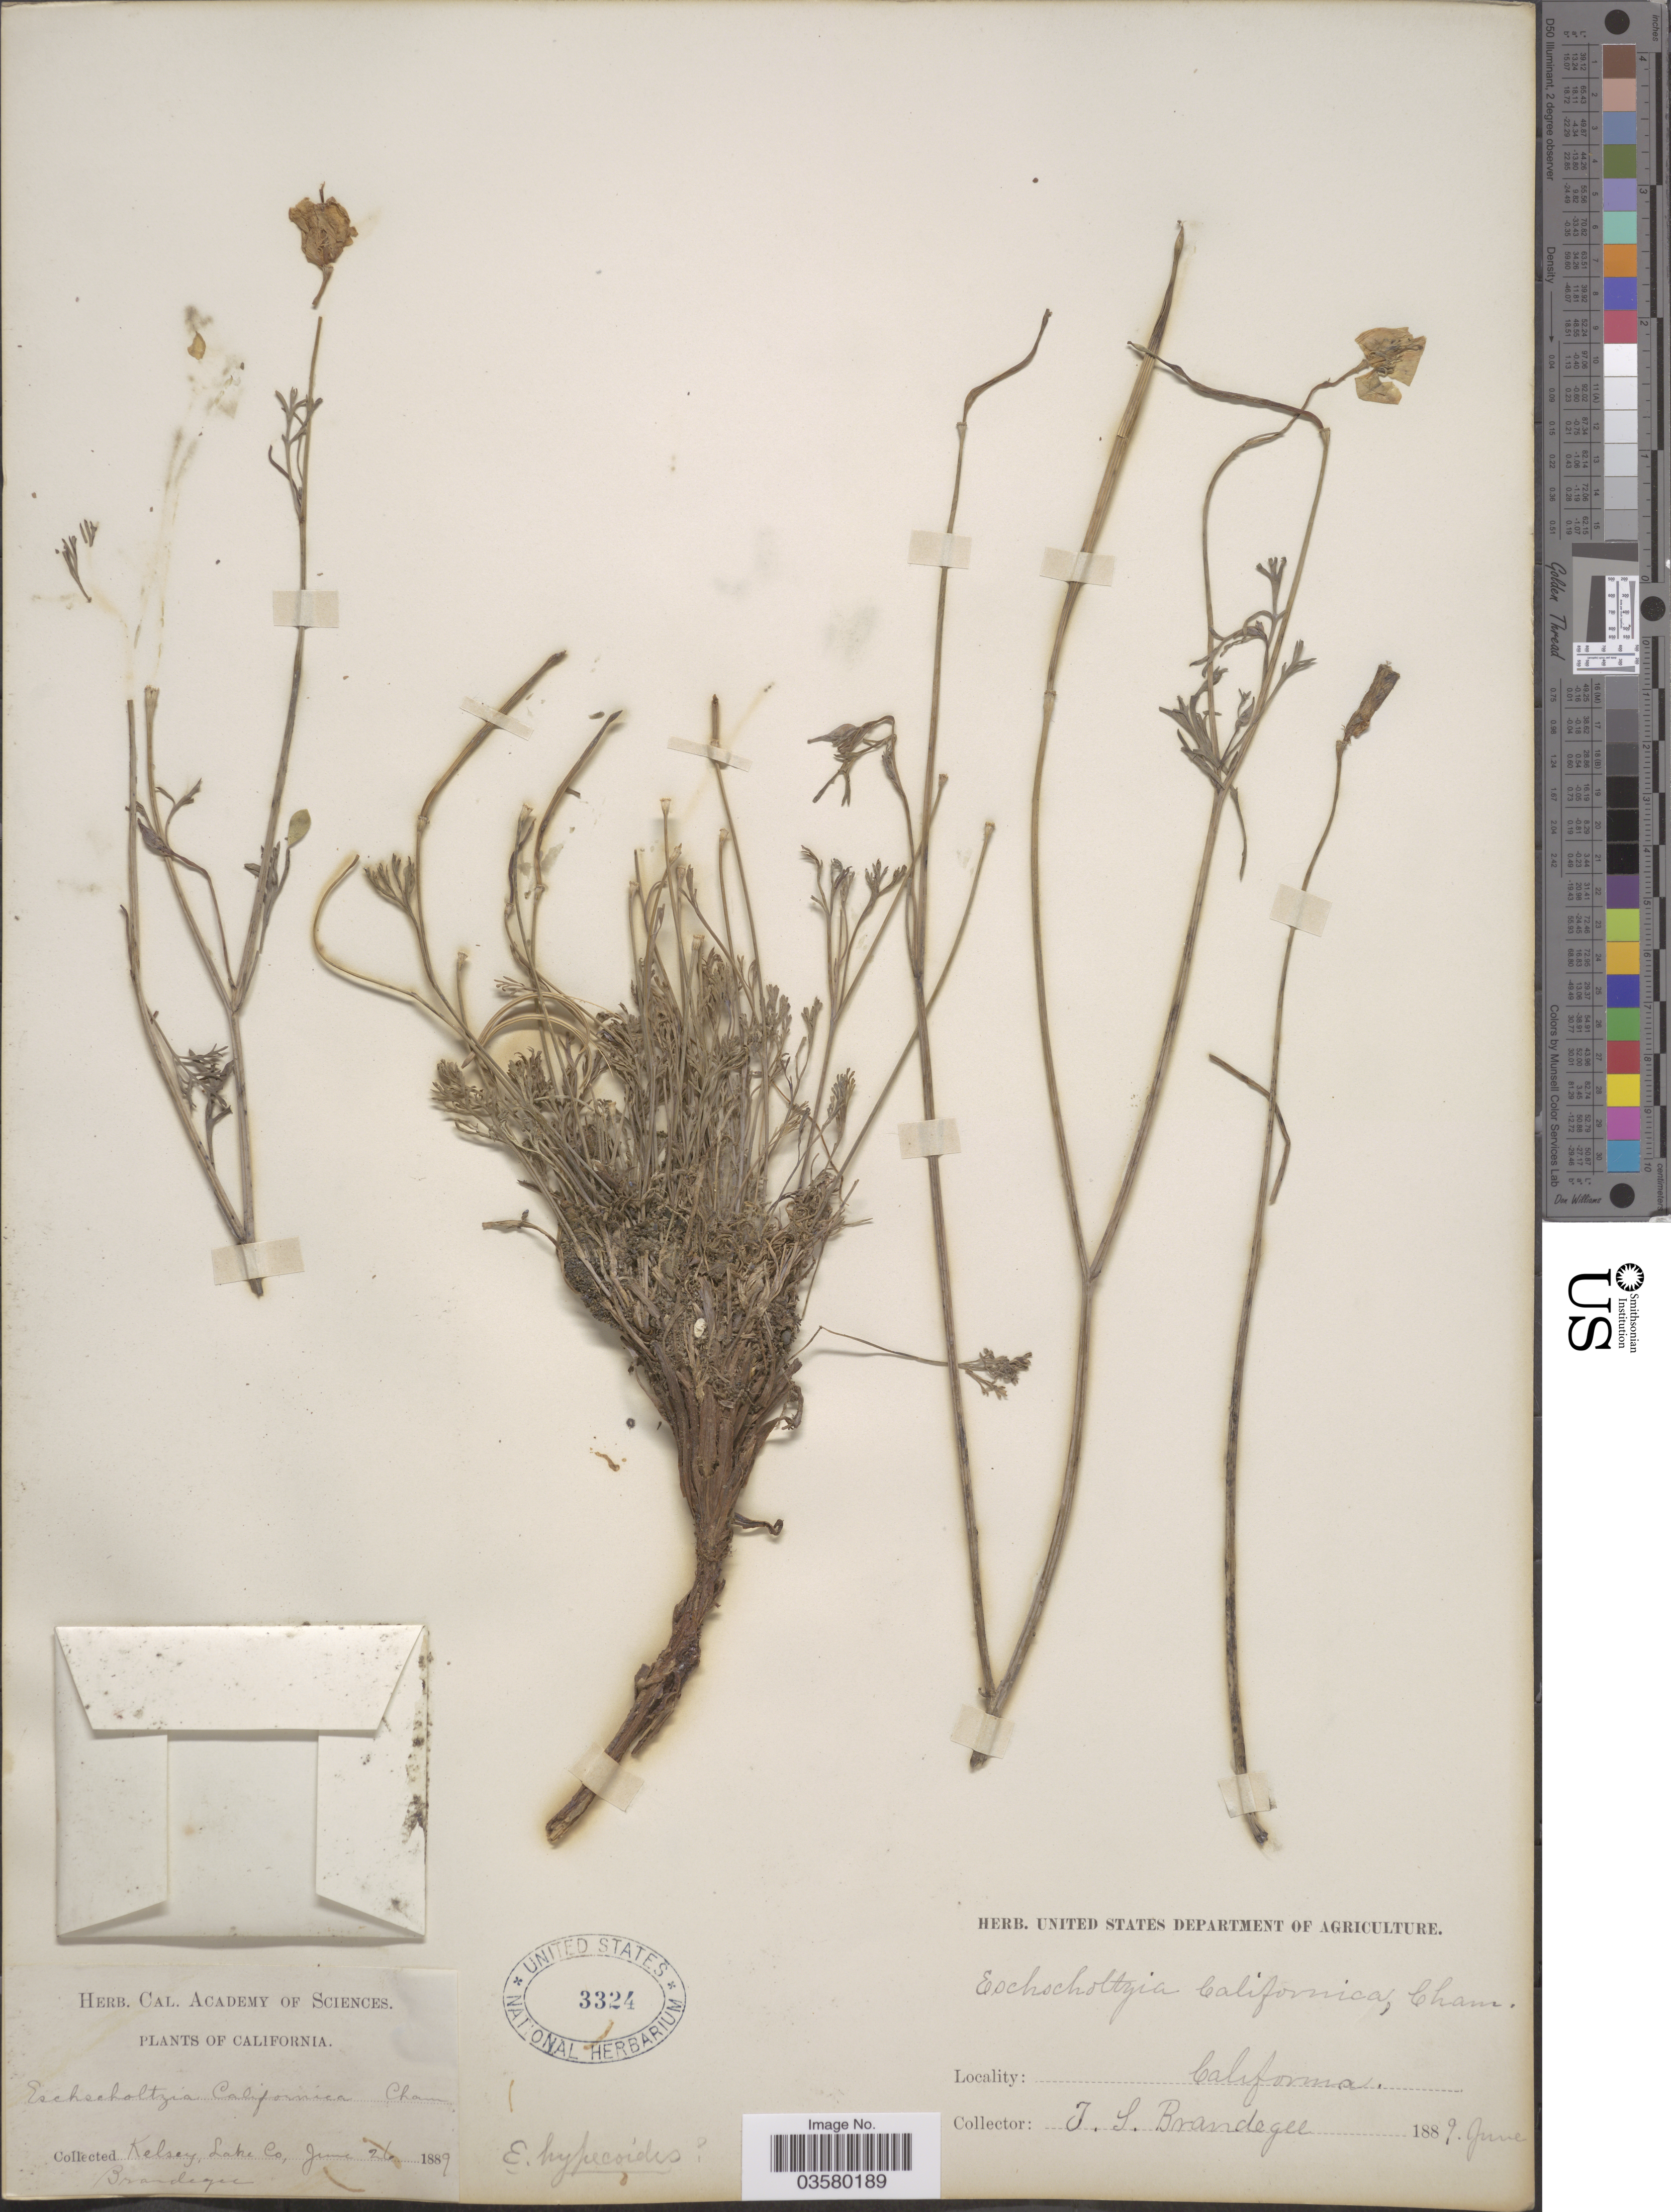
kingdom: Plantae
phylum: Tracheophyta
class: Magnoliopsida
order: Ranunculales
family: Papaveraceae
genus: Eschscholzia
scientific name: Eschscholzia caespitosa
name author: Benth.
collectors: T. S. Brandegee (herbarium)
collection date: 1889-06-26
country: United States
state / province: California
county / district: Lake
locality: Kelsey, Lake Co.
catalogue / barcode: US 3324